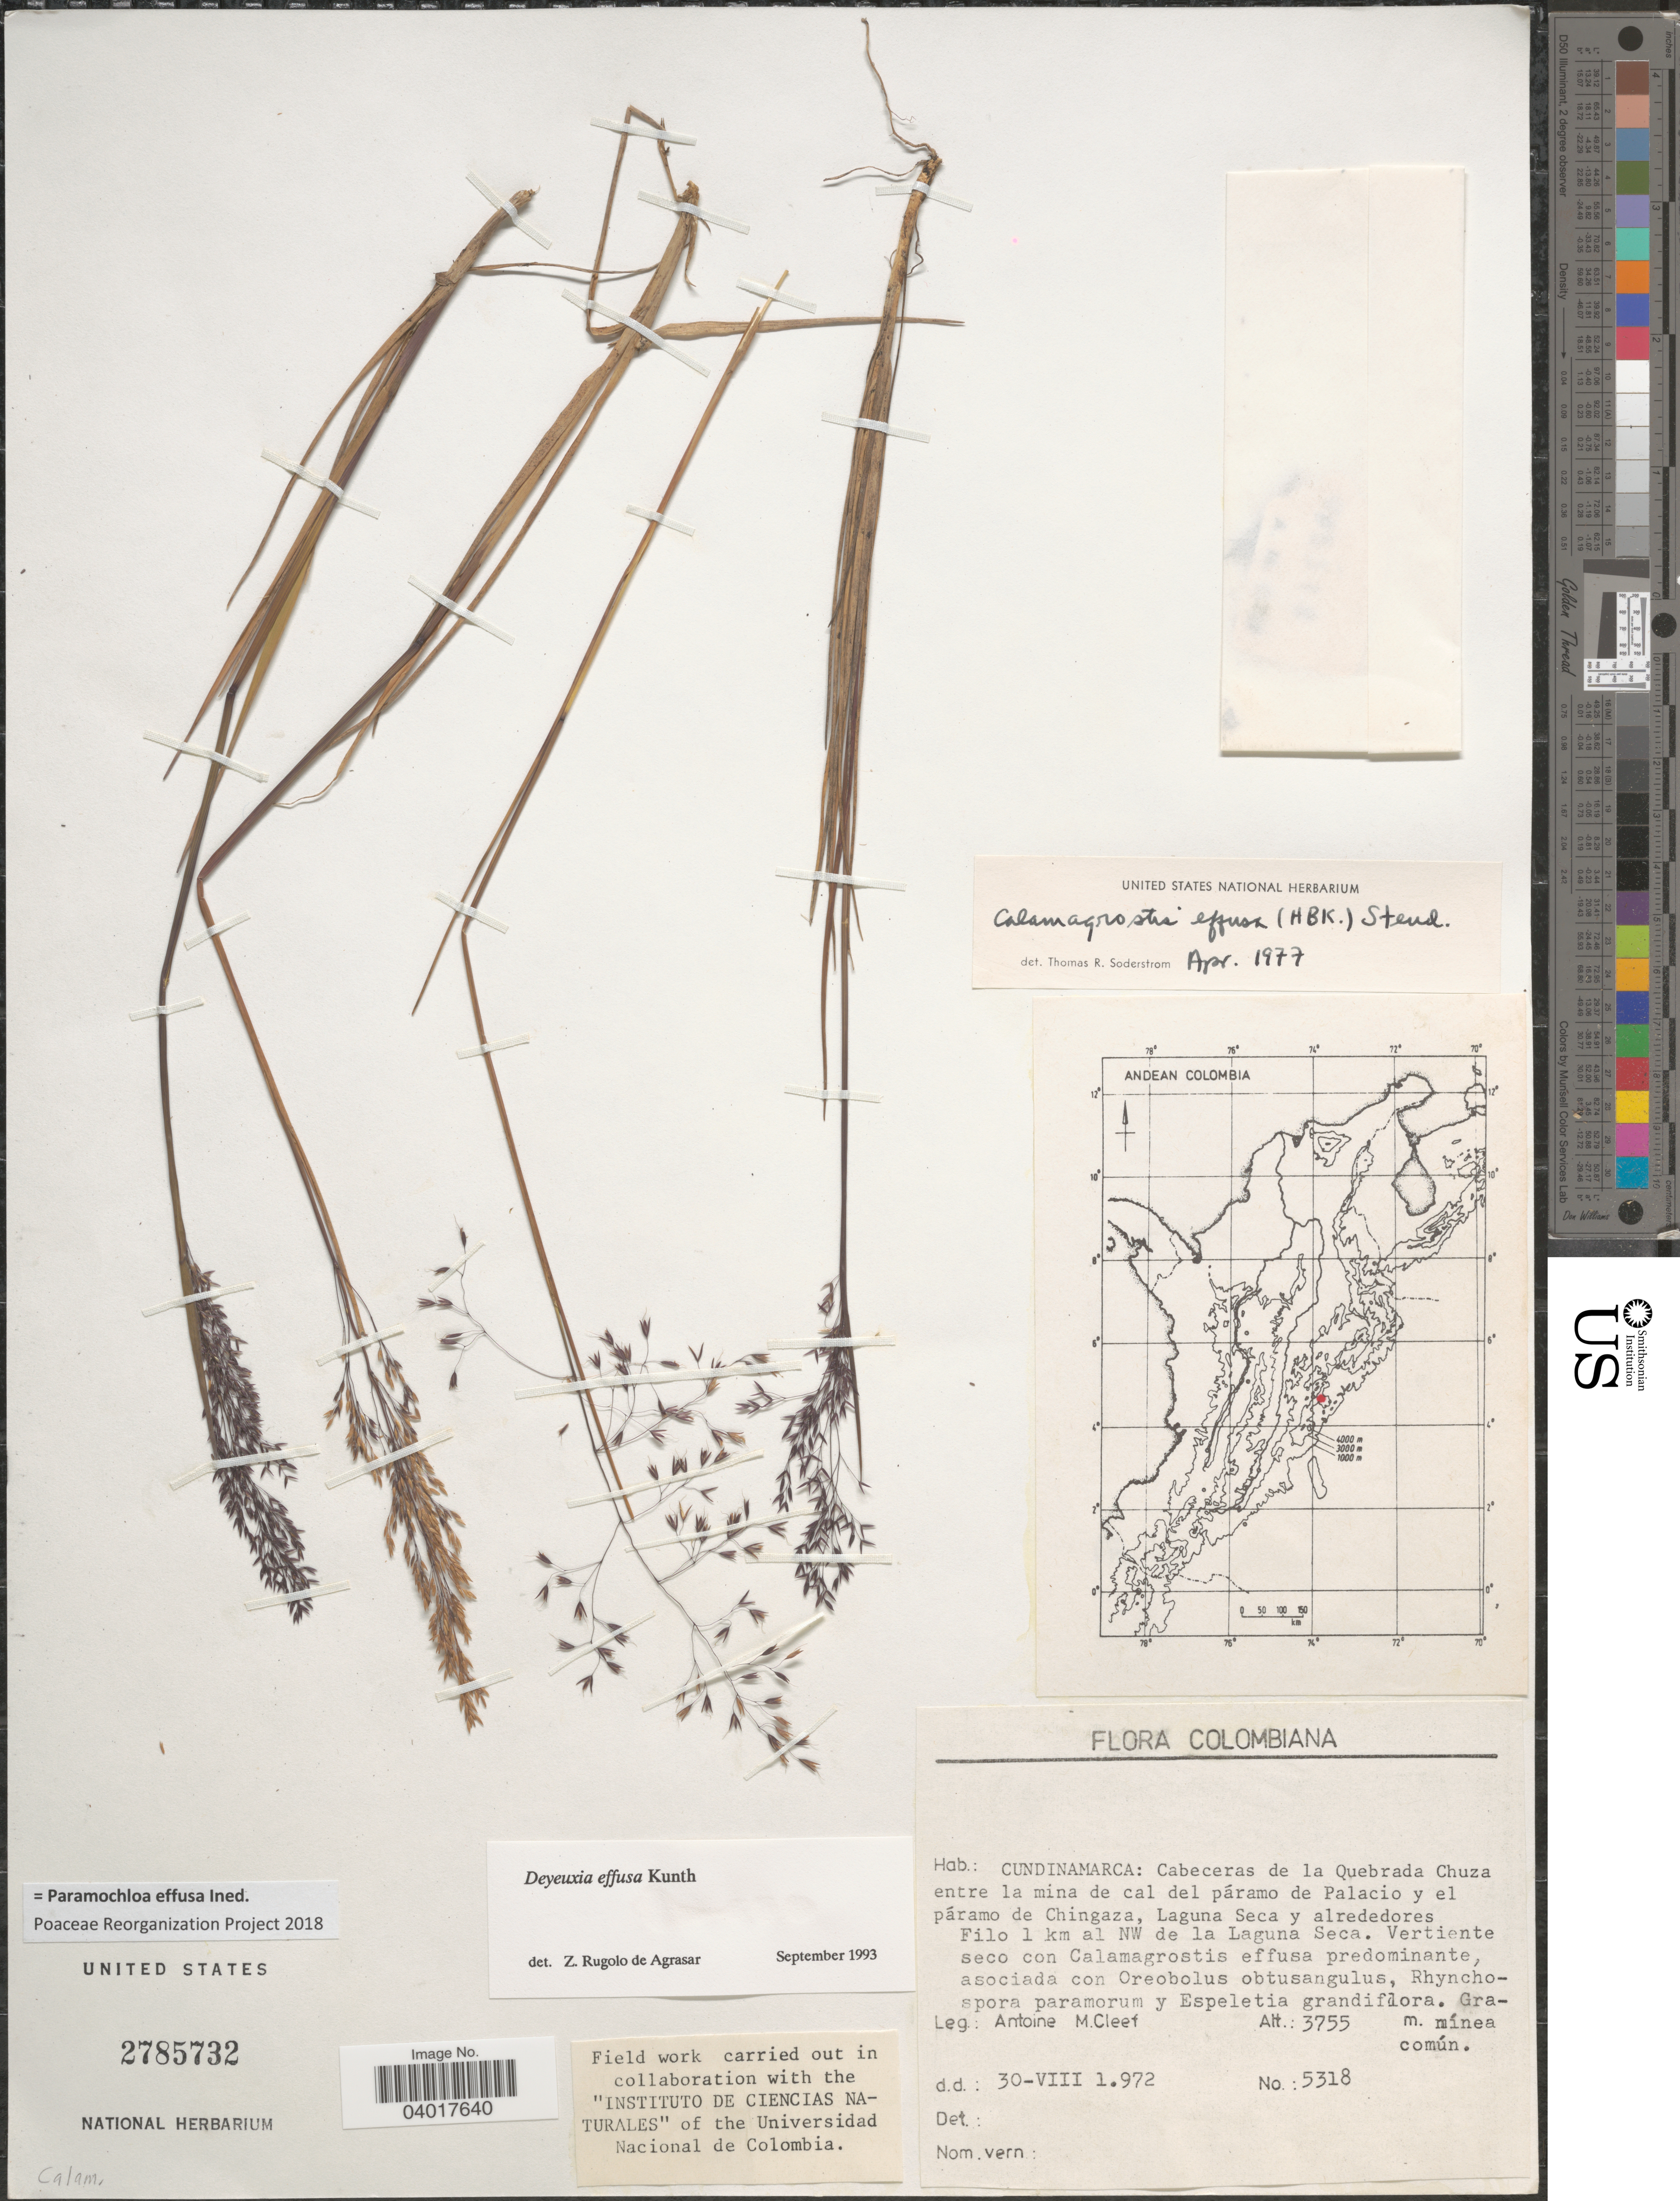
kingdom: Plantae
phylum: Tracheophyta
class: Liliopsida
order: Poales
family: Poaceae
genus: Paramochloa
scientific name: Paramochloa effusa ined.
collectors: A. M. Cleef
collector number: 5318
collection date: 1972-08-30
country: Colombia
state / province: Cundinamarca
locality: Cabeceras de la Quebrada Chuza entre la mina de cal del páramo de Palacio y el páramo de Chingaza, Laguna Seca y alrededpres Filo 1 km al NW de la Laguna Seca.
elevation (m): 3755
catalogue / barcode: US 2785732